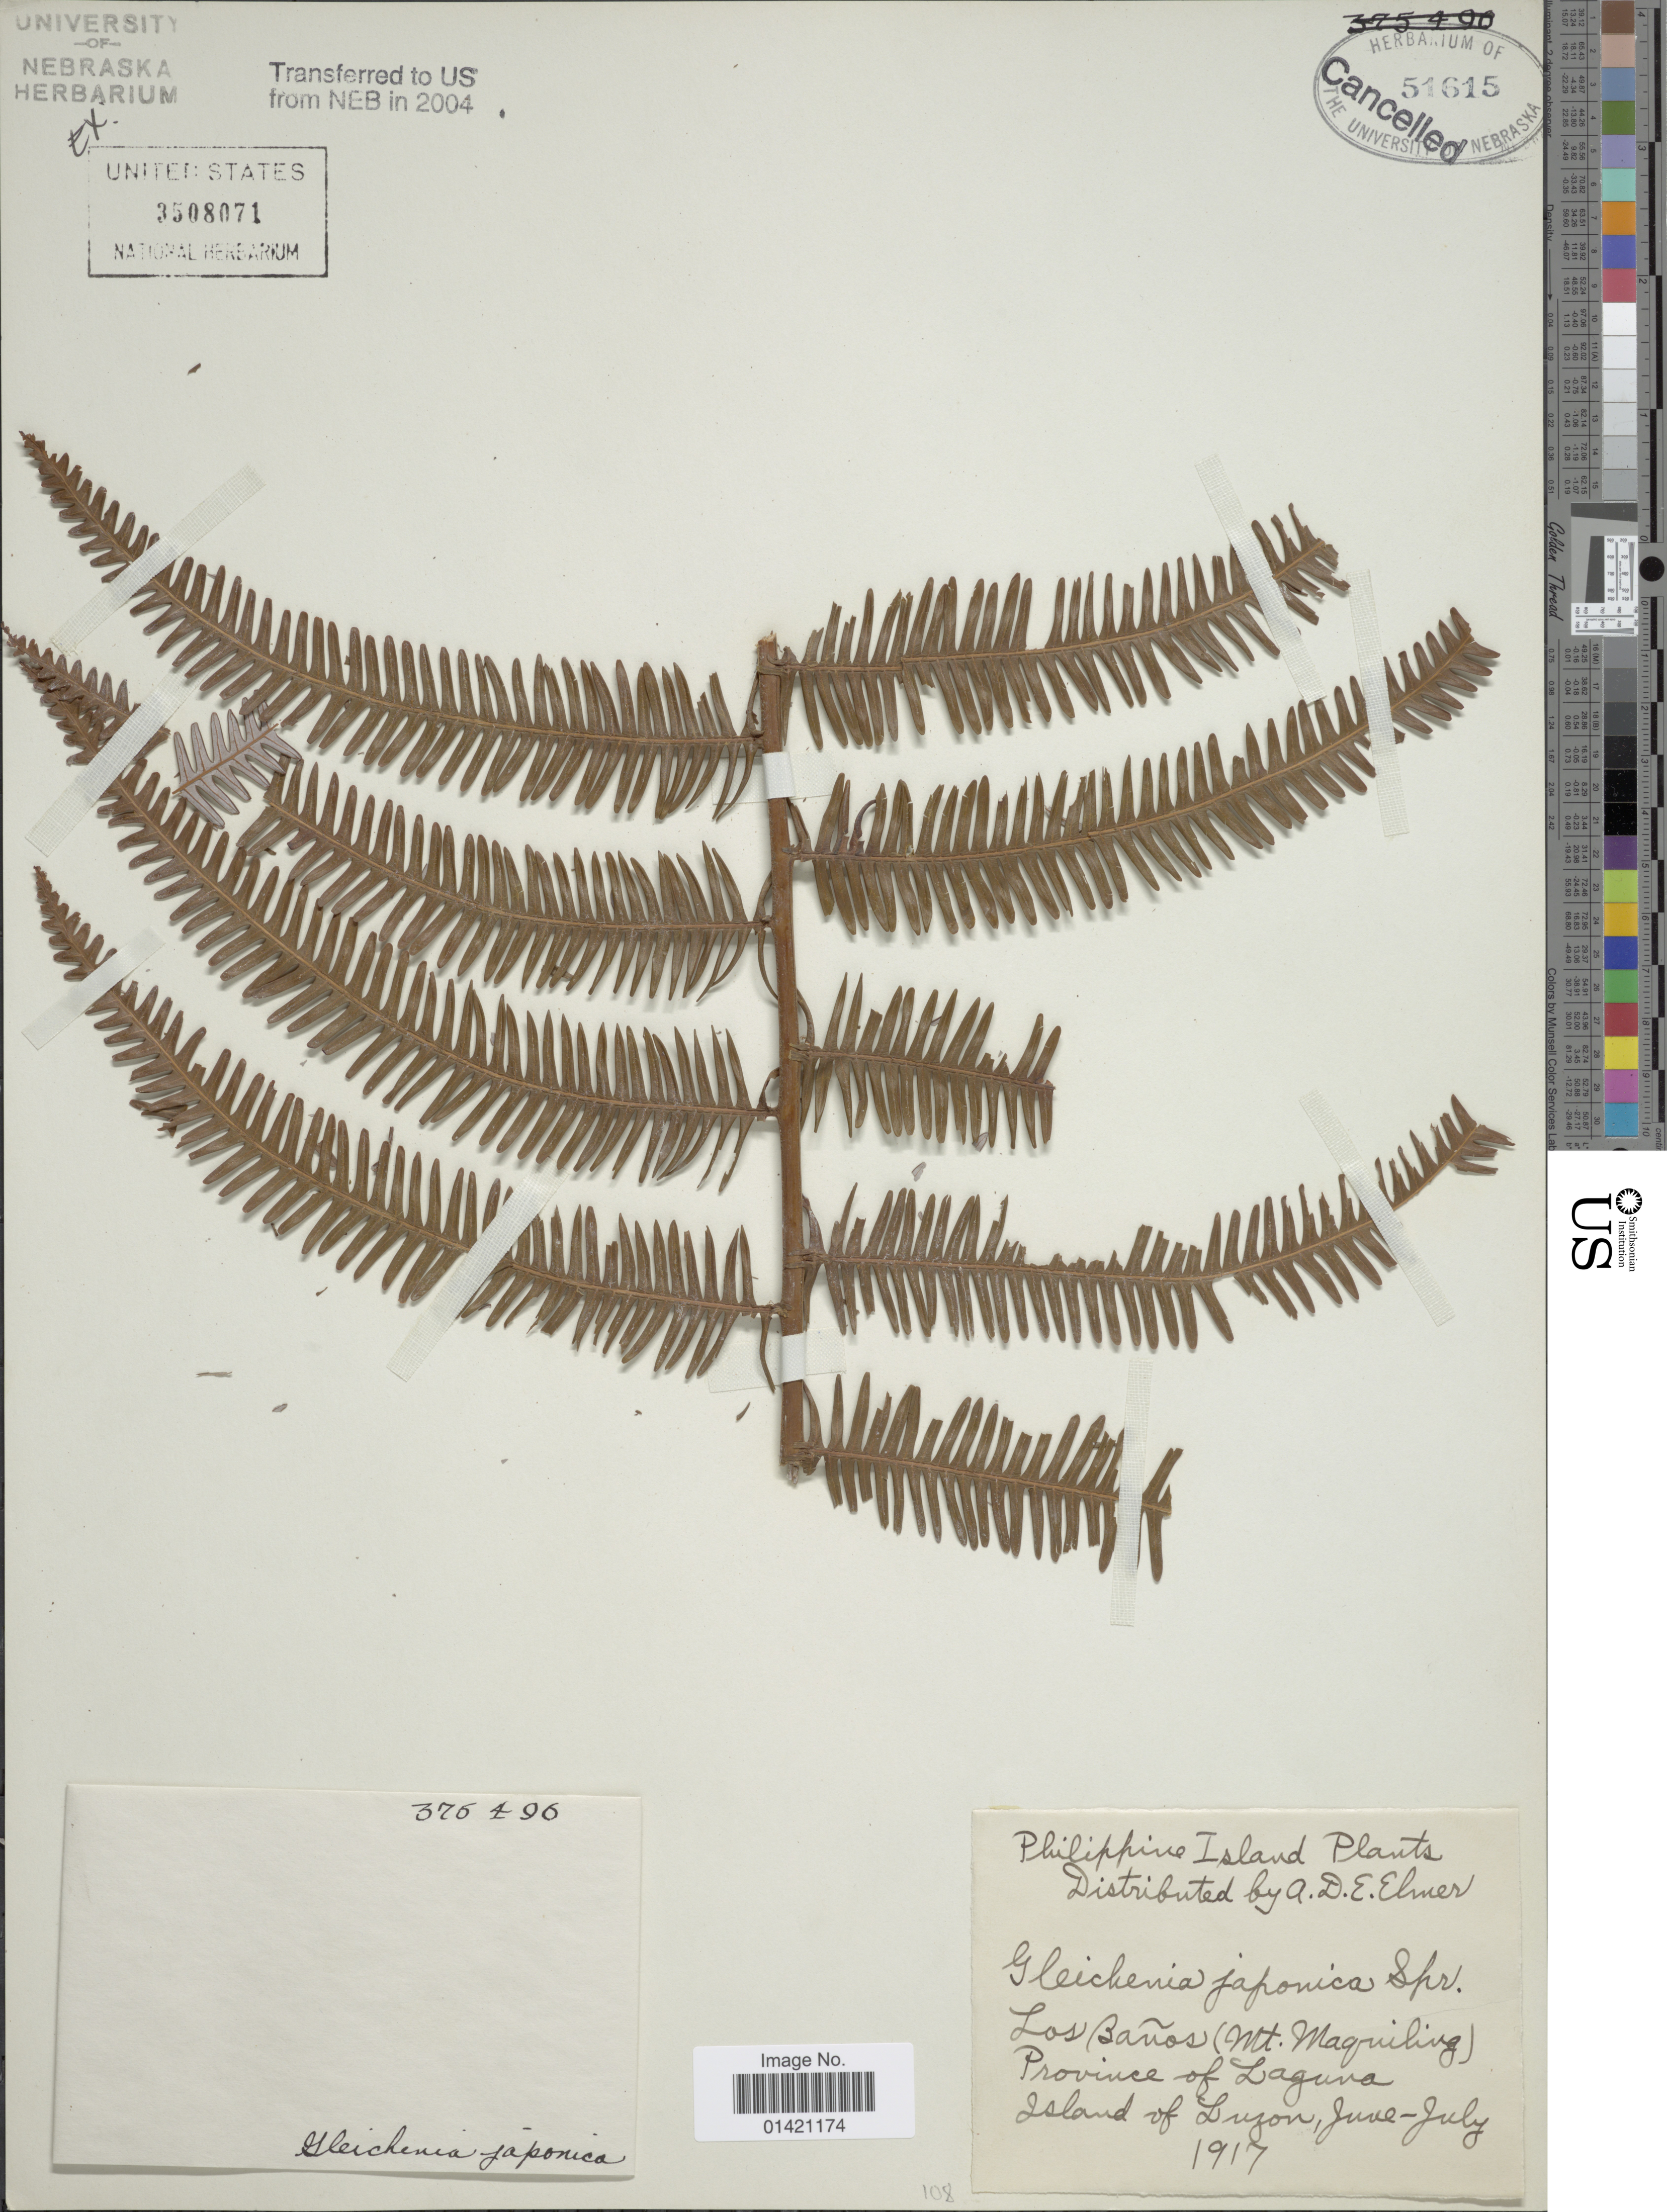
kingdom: Plantae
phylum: Tracheophyta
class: Polypodiopsida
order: Gleicheniales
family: Gleicheniaceae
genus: Diplopterygium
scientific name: Diplopterygium glaucum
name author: (Thunb. ex Houtt.) Nakai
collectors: A. D. E. Elmer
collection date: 1917-06/1917-07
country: Philippines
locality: Los Banos (Mt. Maguiling). Province of Laguna. Island of Luzon.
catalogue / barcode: US 3508071